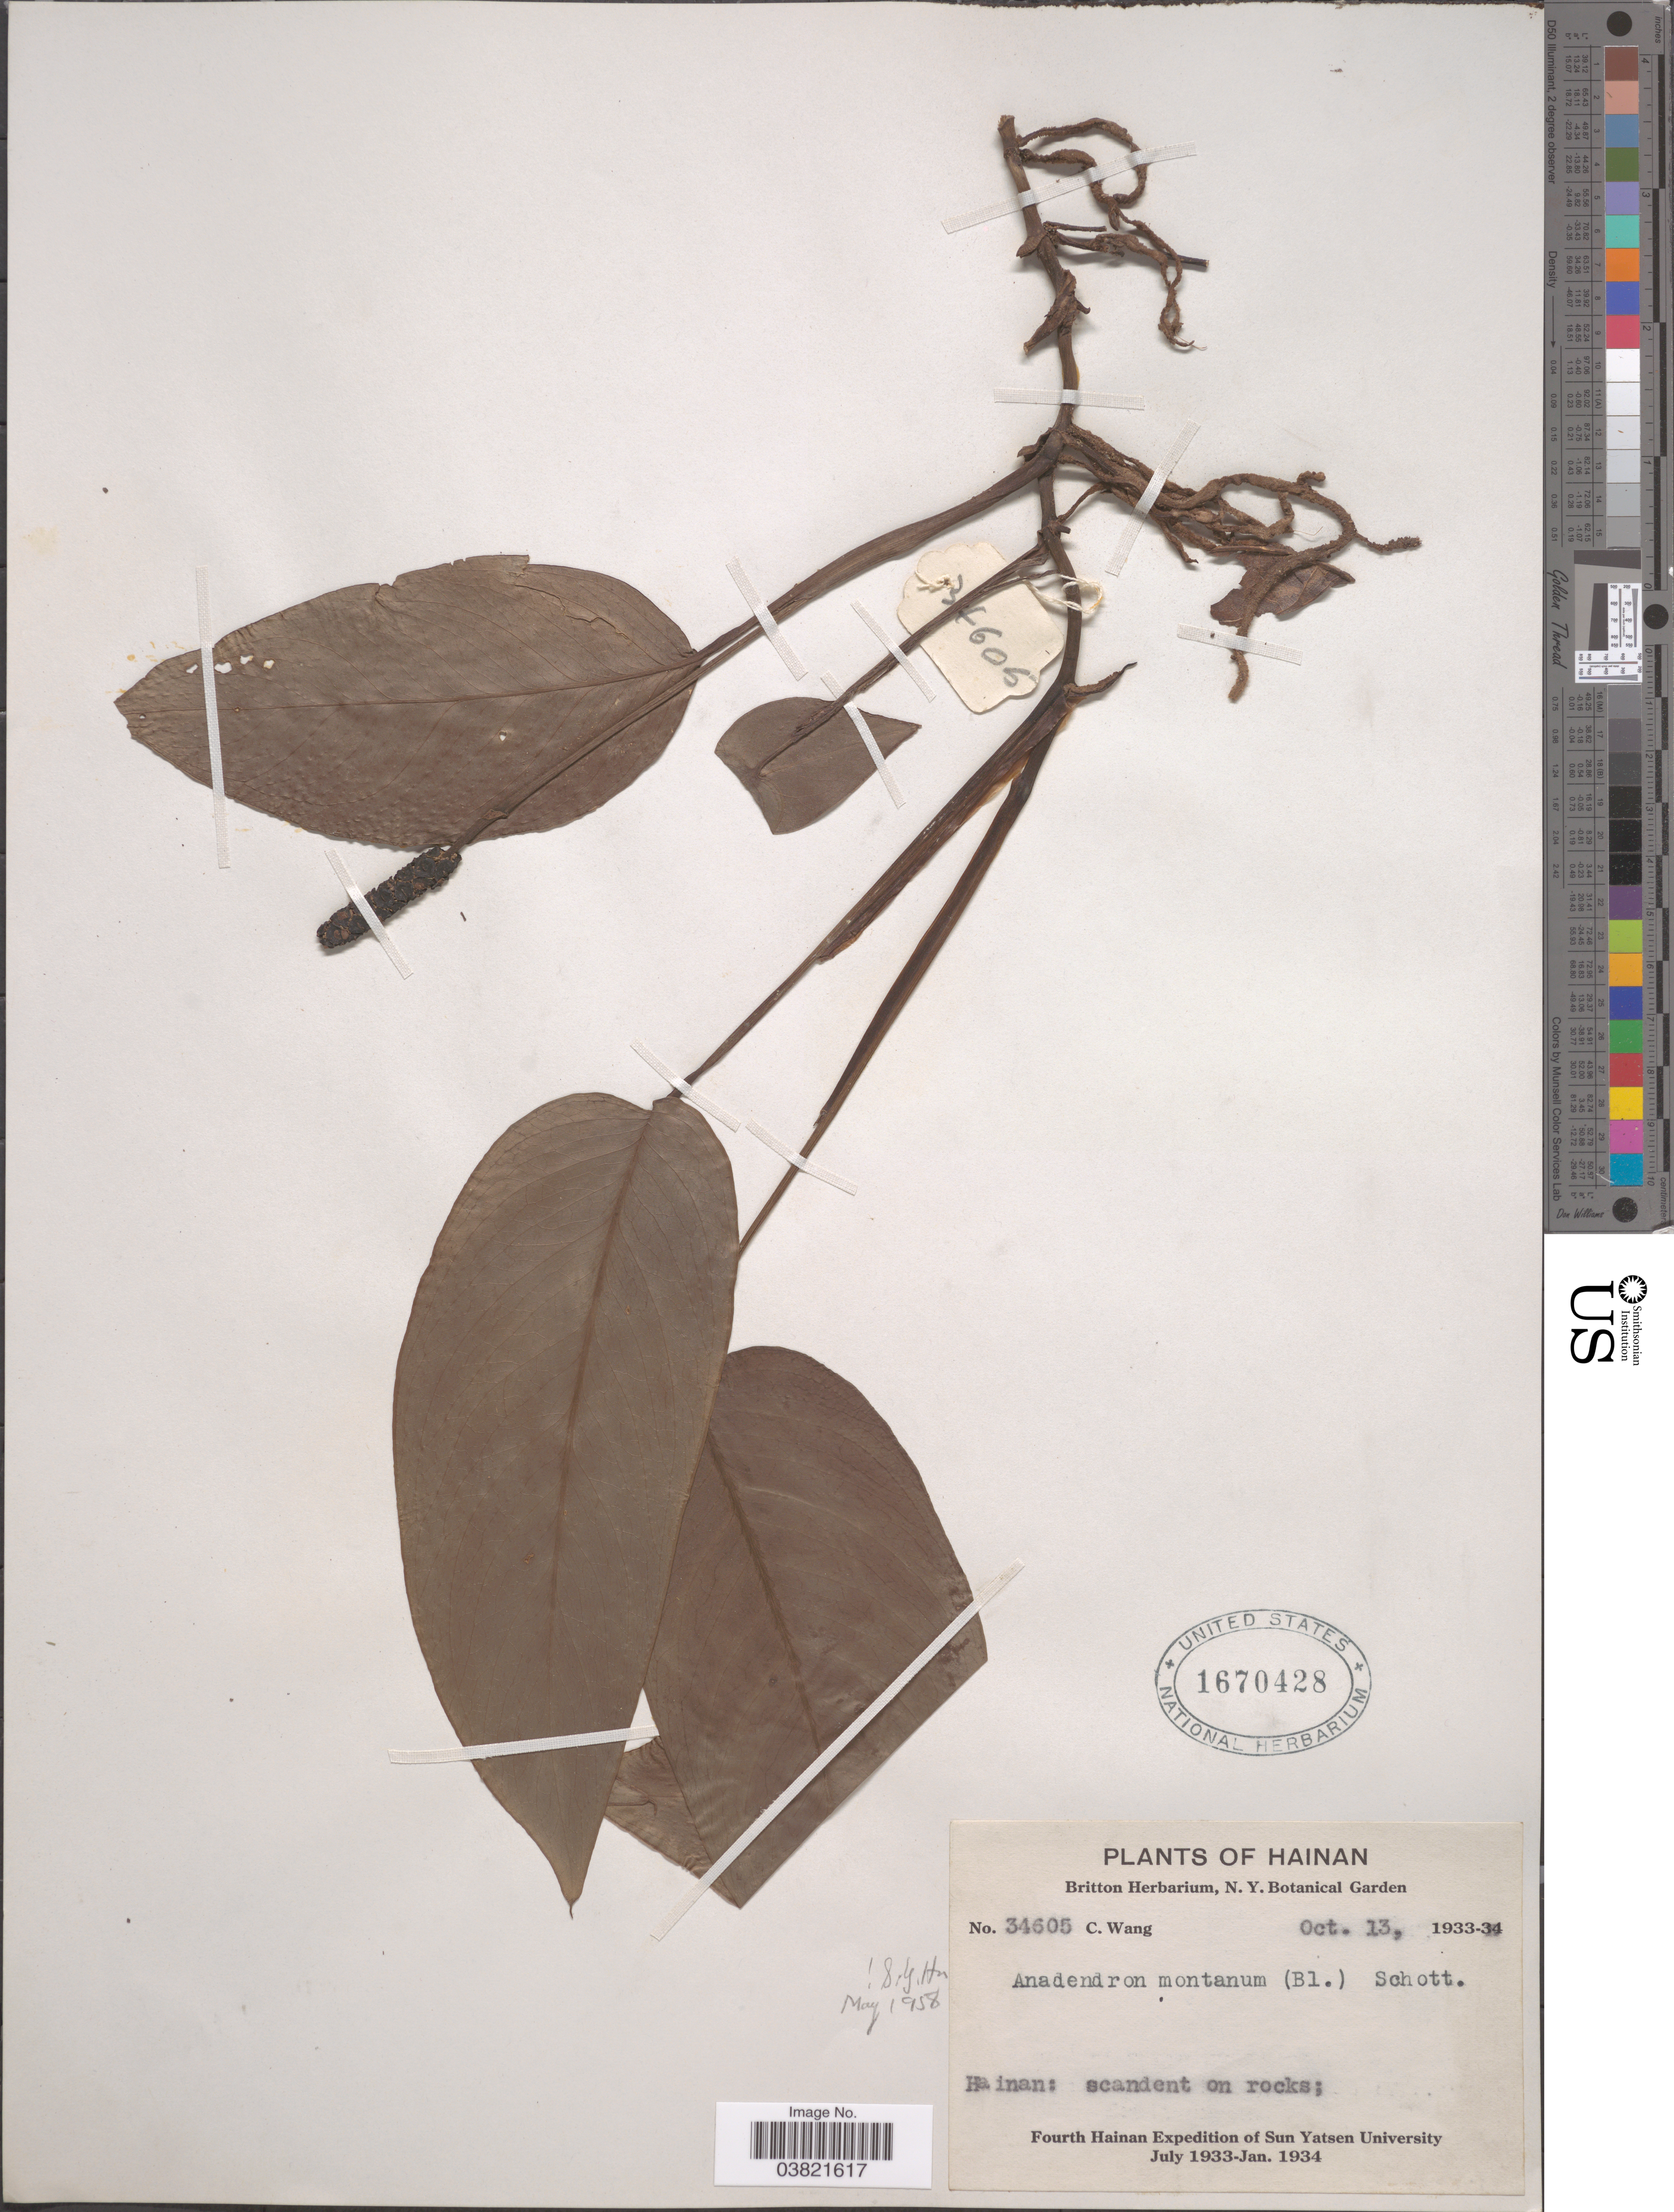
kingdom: Plantae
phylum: Tracheophyta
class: Liliopsida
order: Alismatales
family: Araceae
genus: Anadendrum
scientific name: Anadendrum microstachyum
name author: (de Vriese & Miq.) Backer & Alderw.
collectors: C. Wang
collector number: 34605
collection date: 1933-10-13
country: China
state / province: Hainan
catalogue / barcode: US 1670428